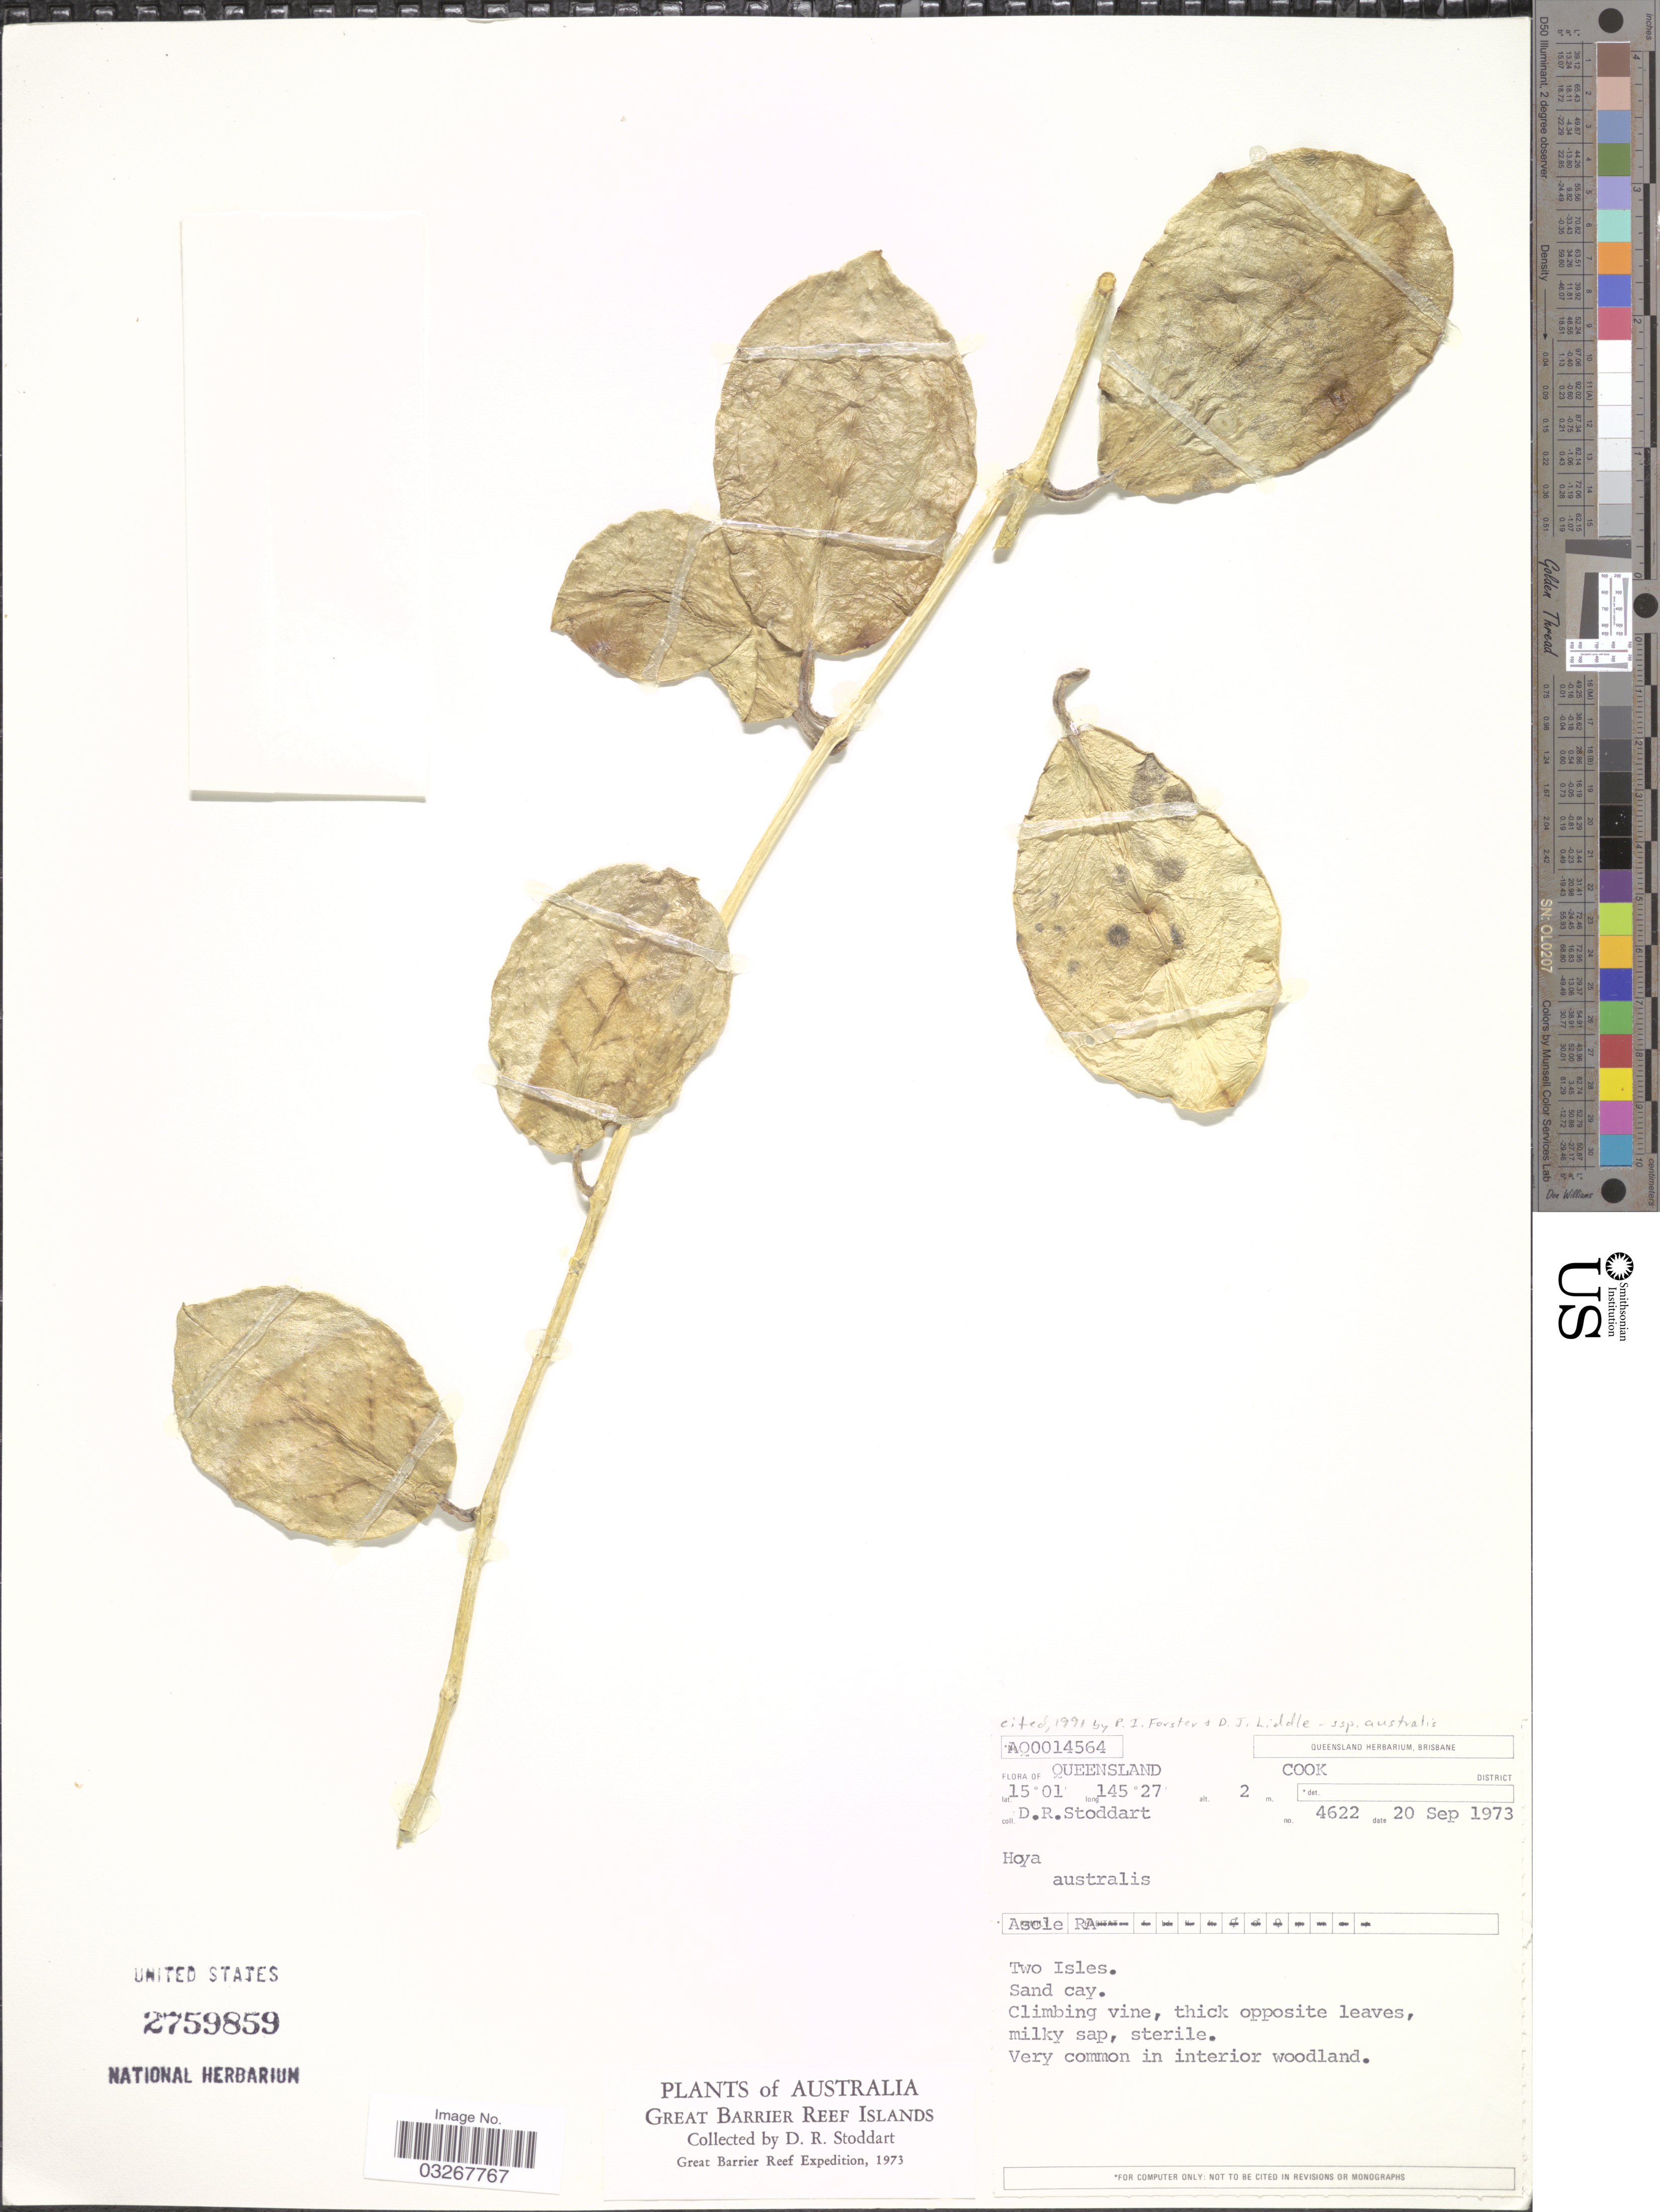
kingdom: Plantae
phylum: Tracheophyta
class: Magnoliopsida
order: Gentianales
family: Apocynaceae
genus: Hoya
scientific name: Hoya australis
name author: R. Br. ex J. Traill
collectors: D. R. Stoddart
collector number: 4622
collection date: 1973-09-20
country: Australia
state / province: Queensland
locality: Cook District. Two Isles.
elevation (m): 2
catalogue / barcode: US 2759859